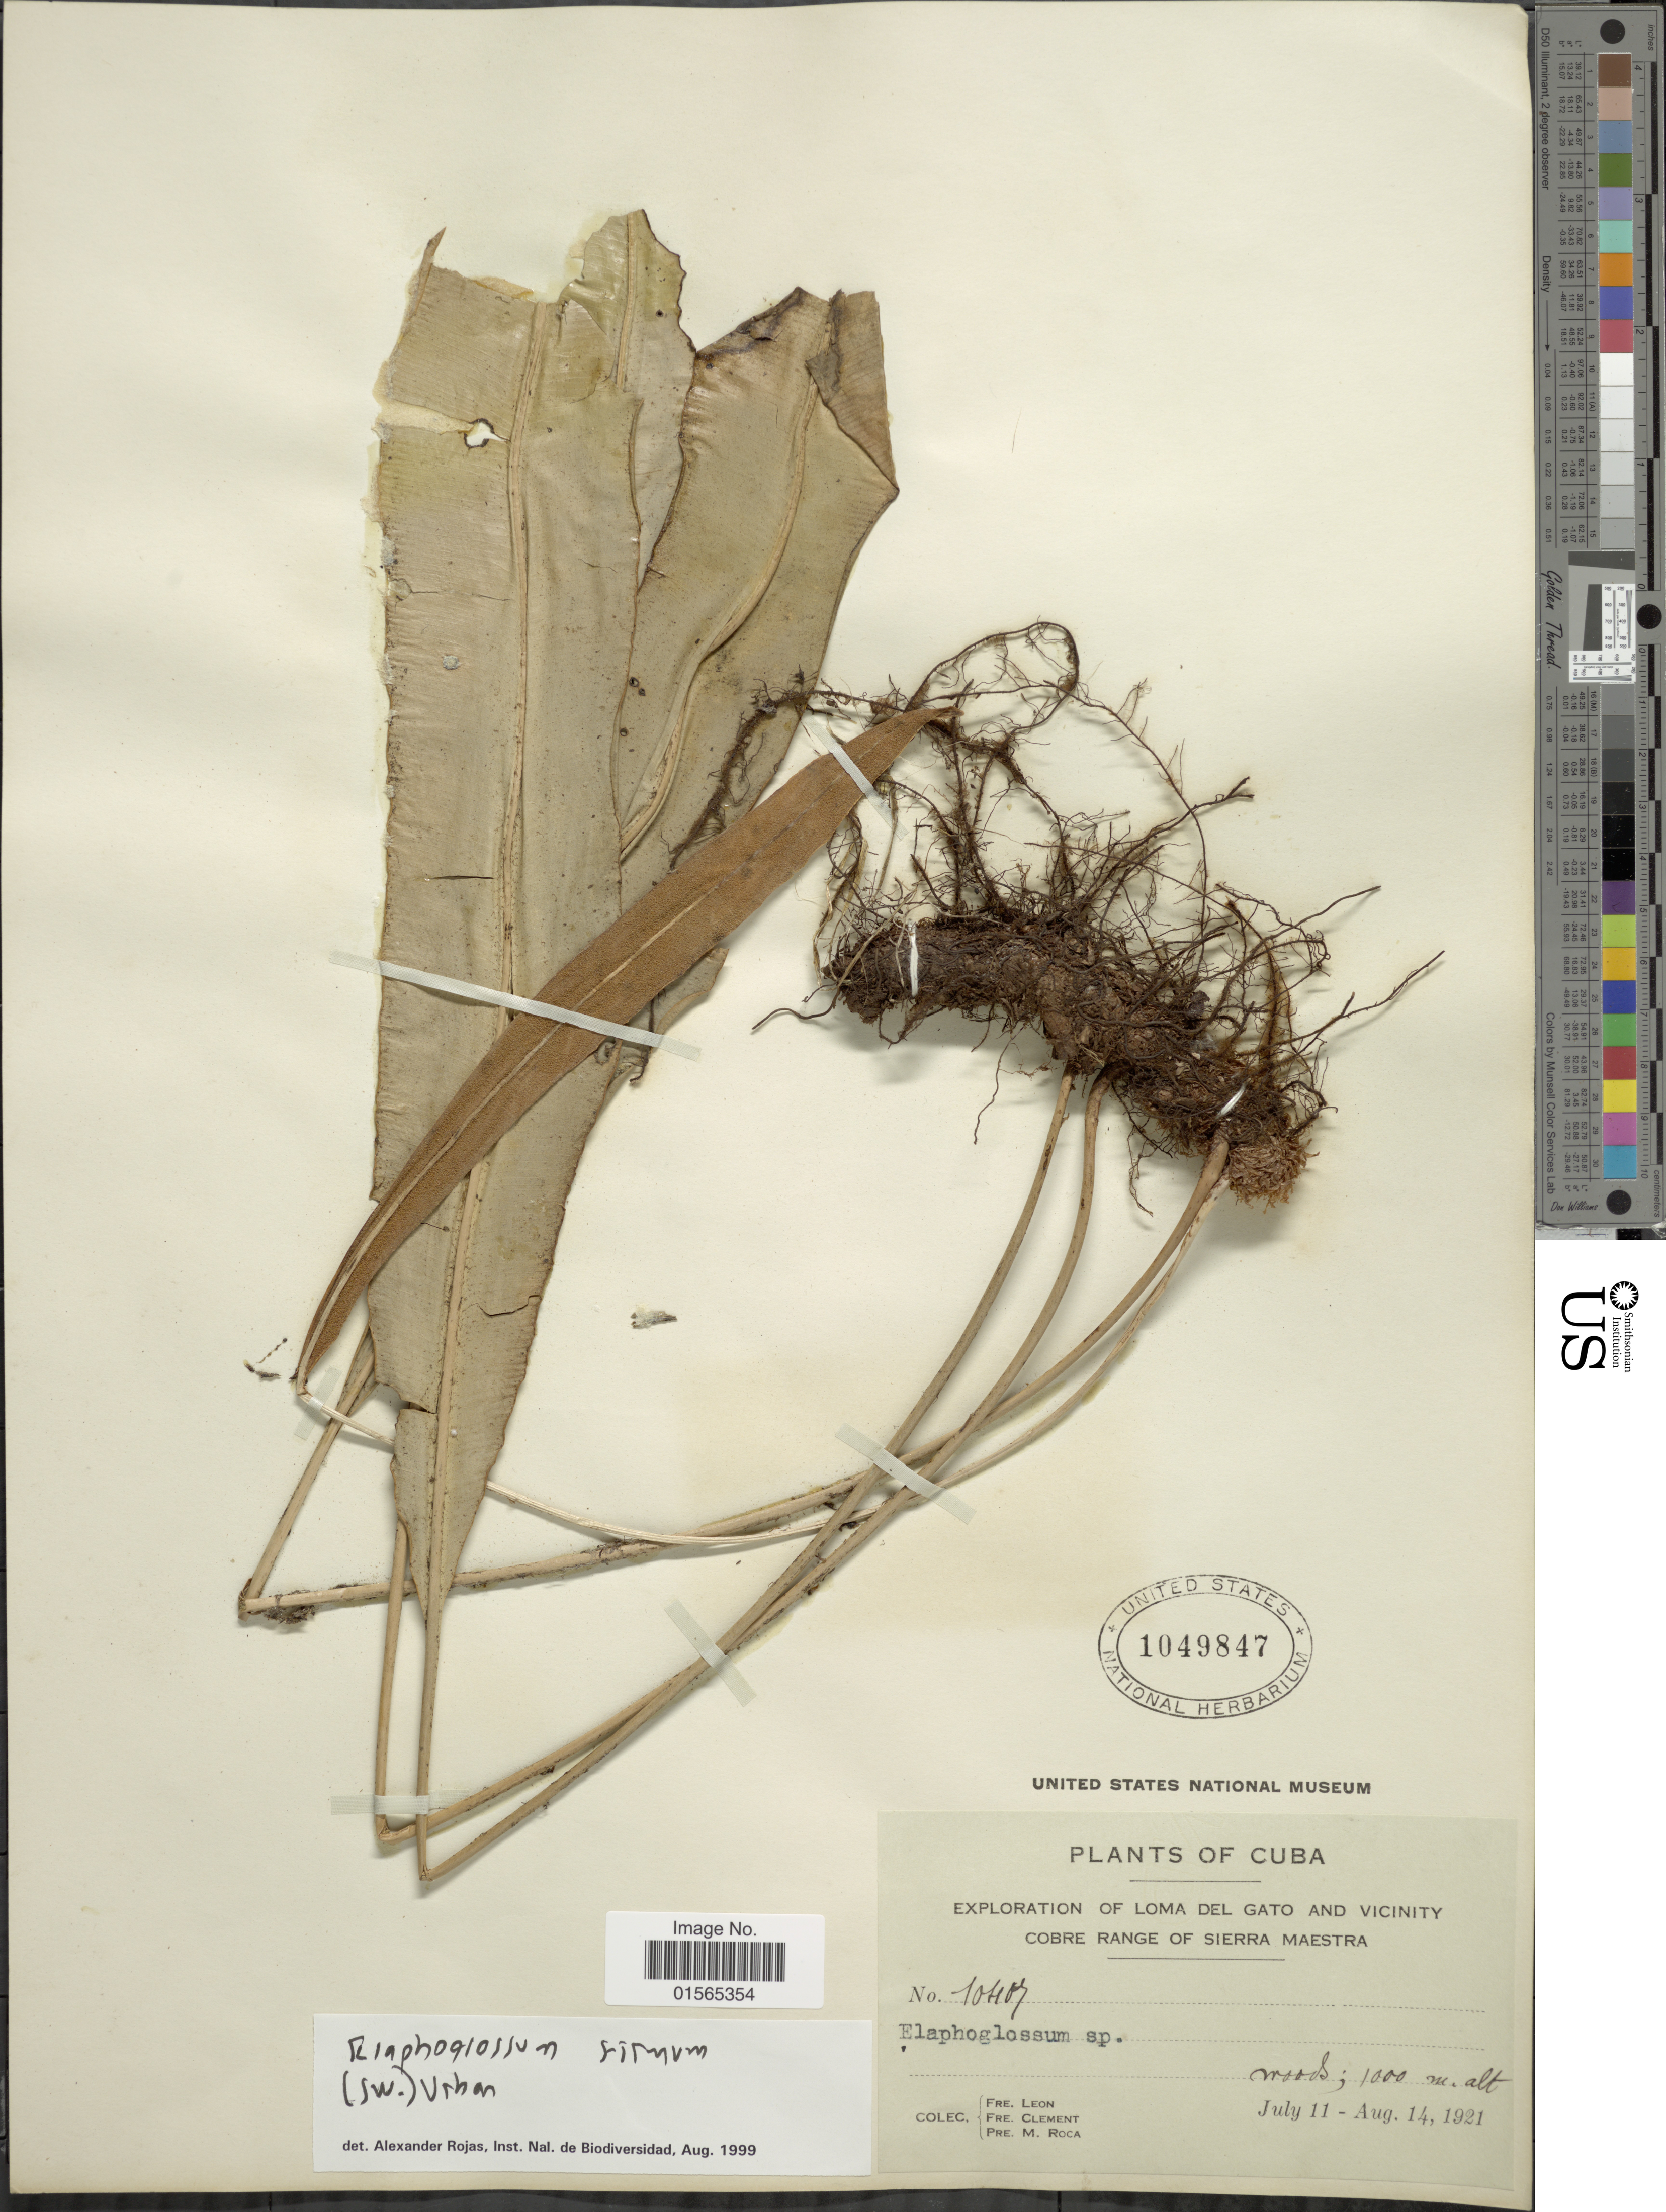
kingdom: Plantae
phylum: Tracheophyta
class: Polypodiopsida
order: Polypodiales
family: Dryopteridaceae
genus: Elaphoglossum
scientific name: Elaphoglossum firmum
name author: (Mett.) Urb.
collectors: Bro. León, B. Clement & M. Roca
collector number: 10407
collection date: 1921-07-11/1921-08-14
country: Cuba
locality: Loma del Gato and vicinity, Cobre Range of Sierra Maestra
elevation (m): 1000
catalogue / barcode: US 1049847